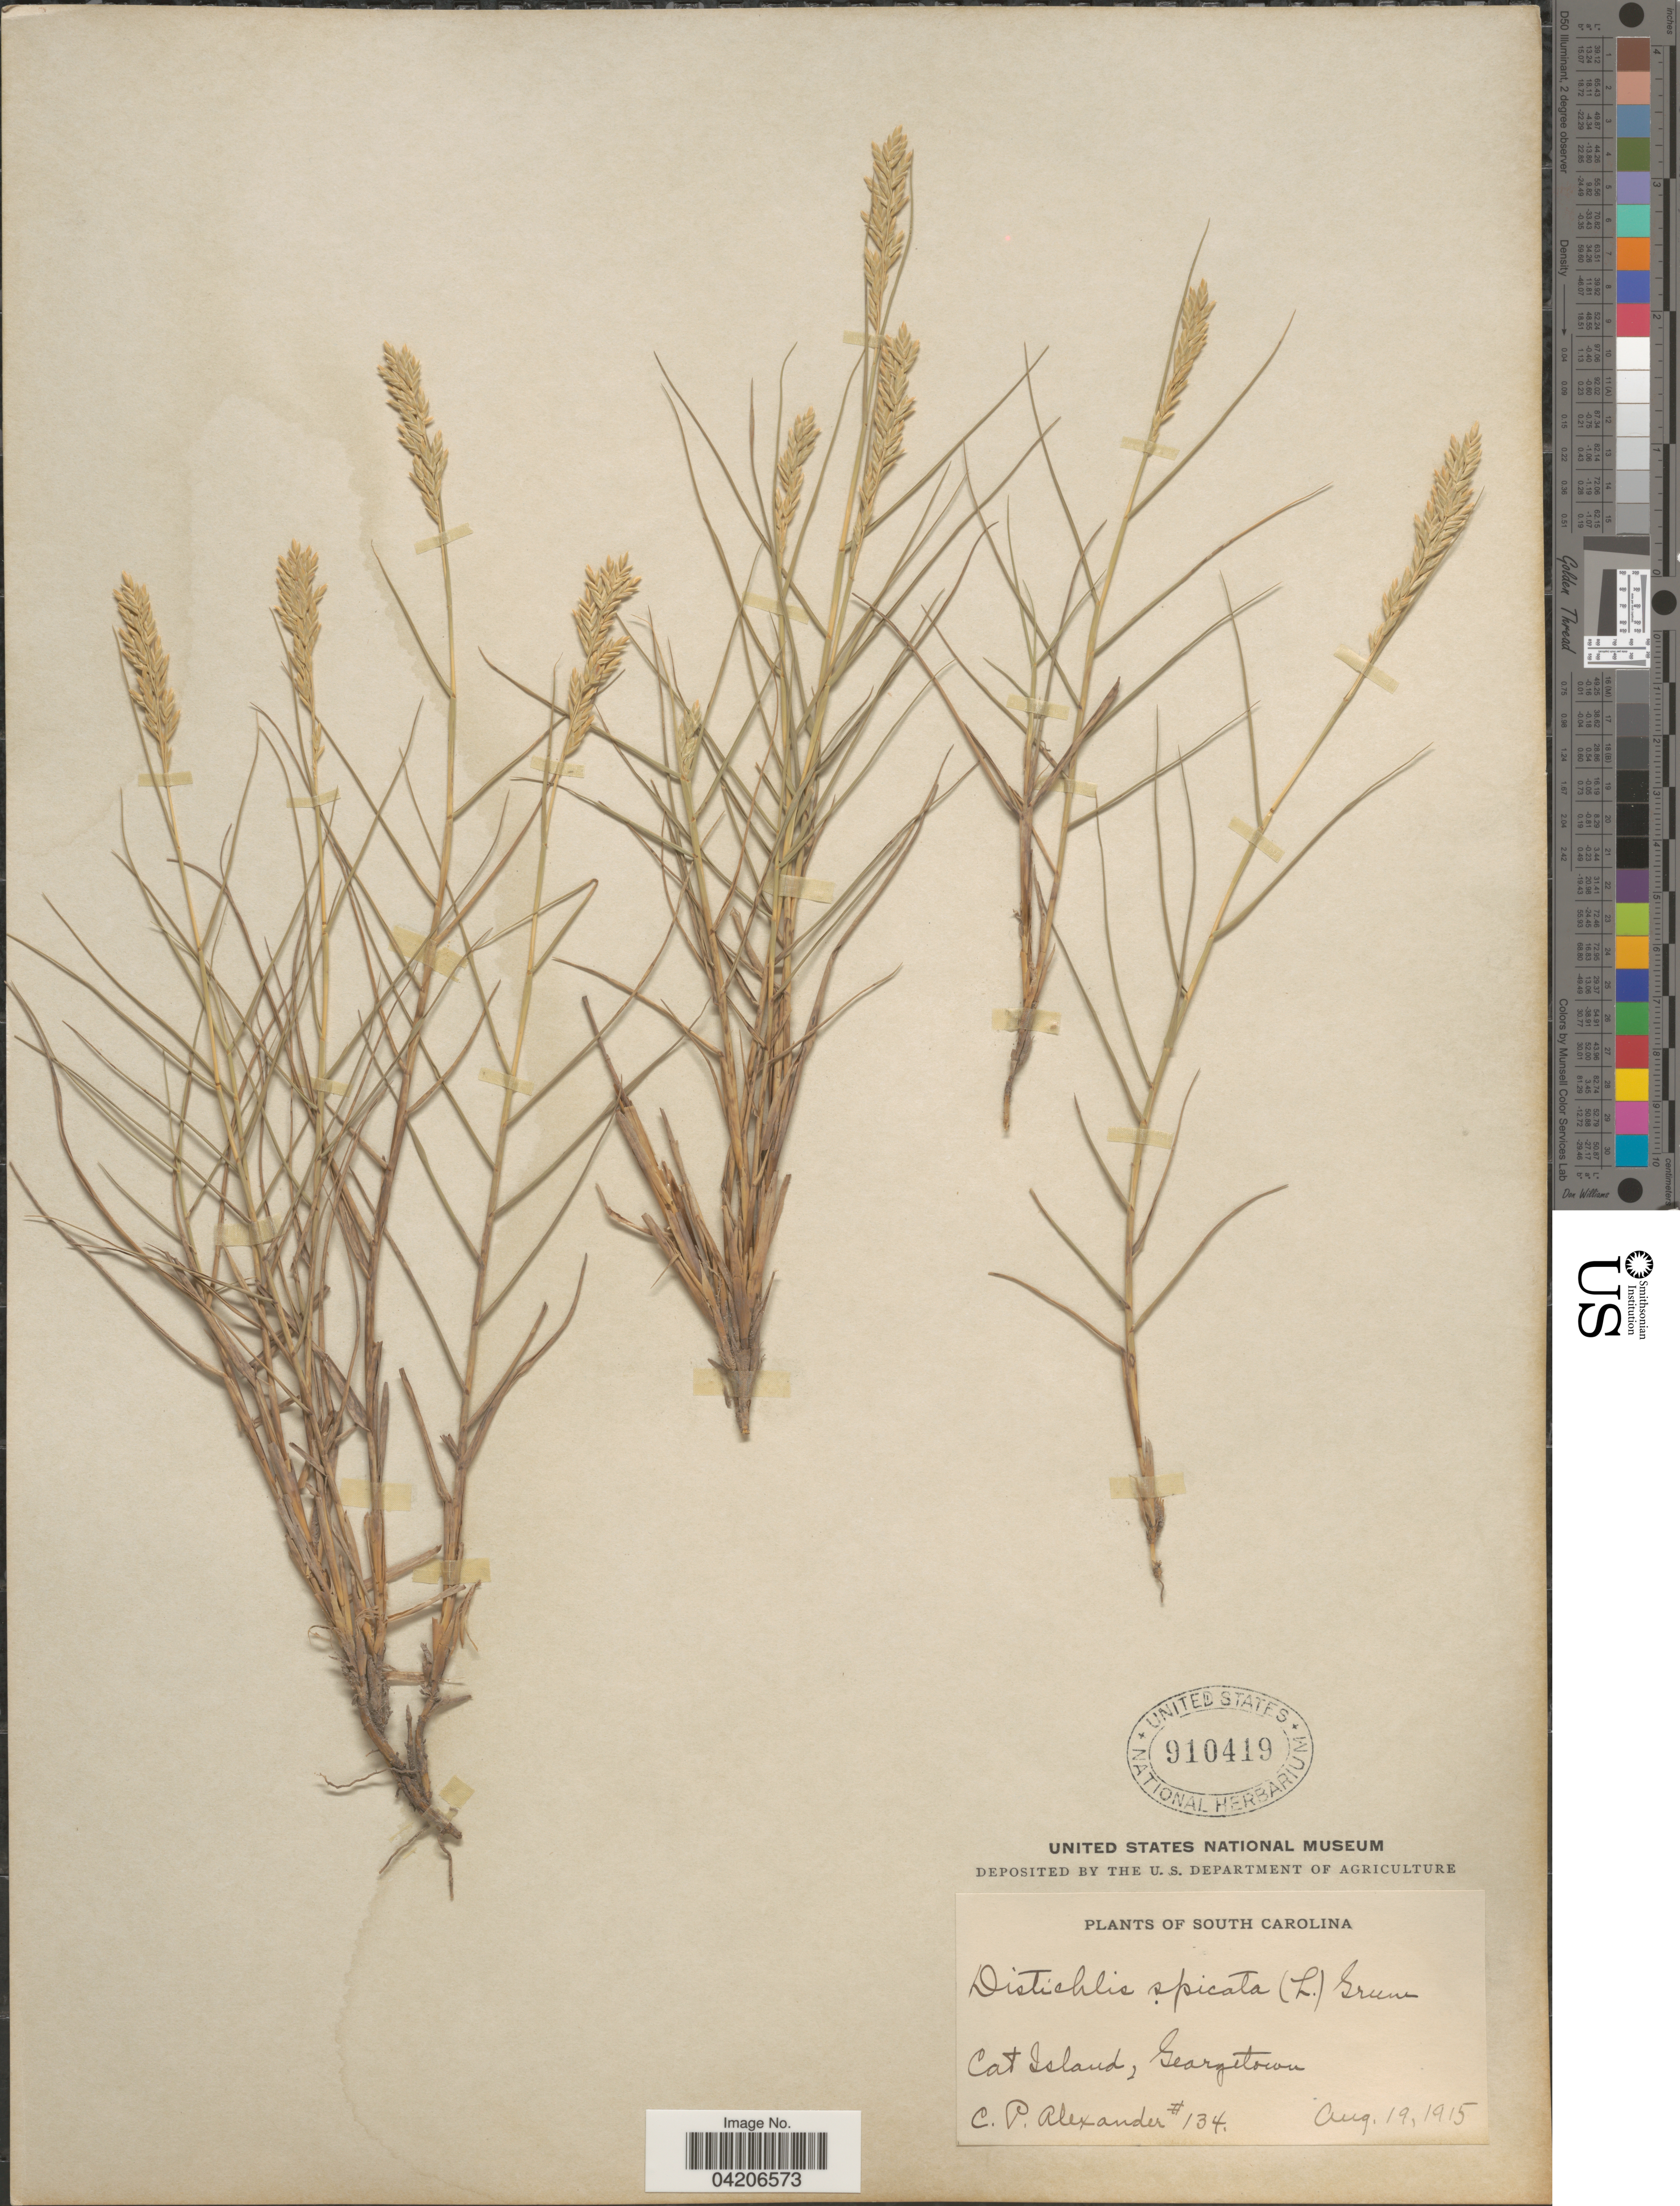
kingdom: Plantae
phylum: Tracheophyta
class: Liliopsida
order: Poales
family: Poaceae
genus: Distichlis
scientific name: Distichlis spicata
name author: (L.) Greene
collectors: C. P. Alexander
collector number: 134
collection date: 1915-08-19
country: United States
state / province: South Carolina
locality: Cat Island, Georgetown.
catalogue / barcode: US 910419